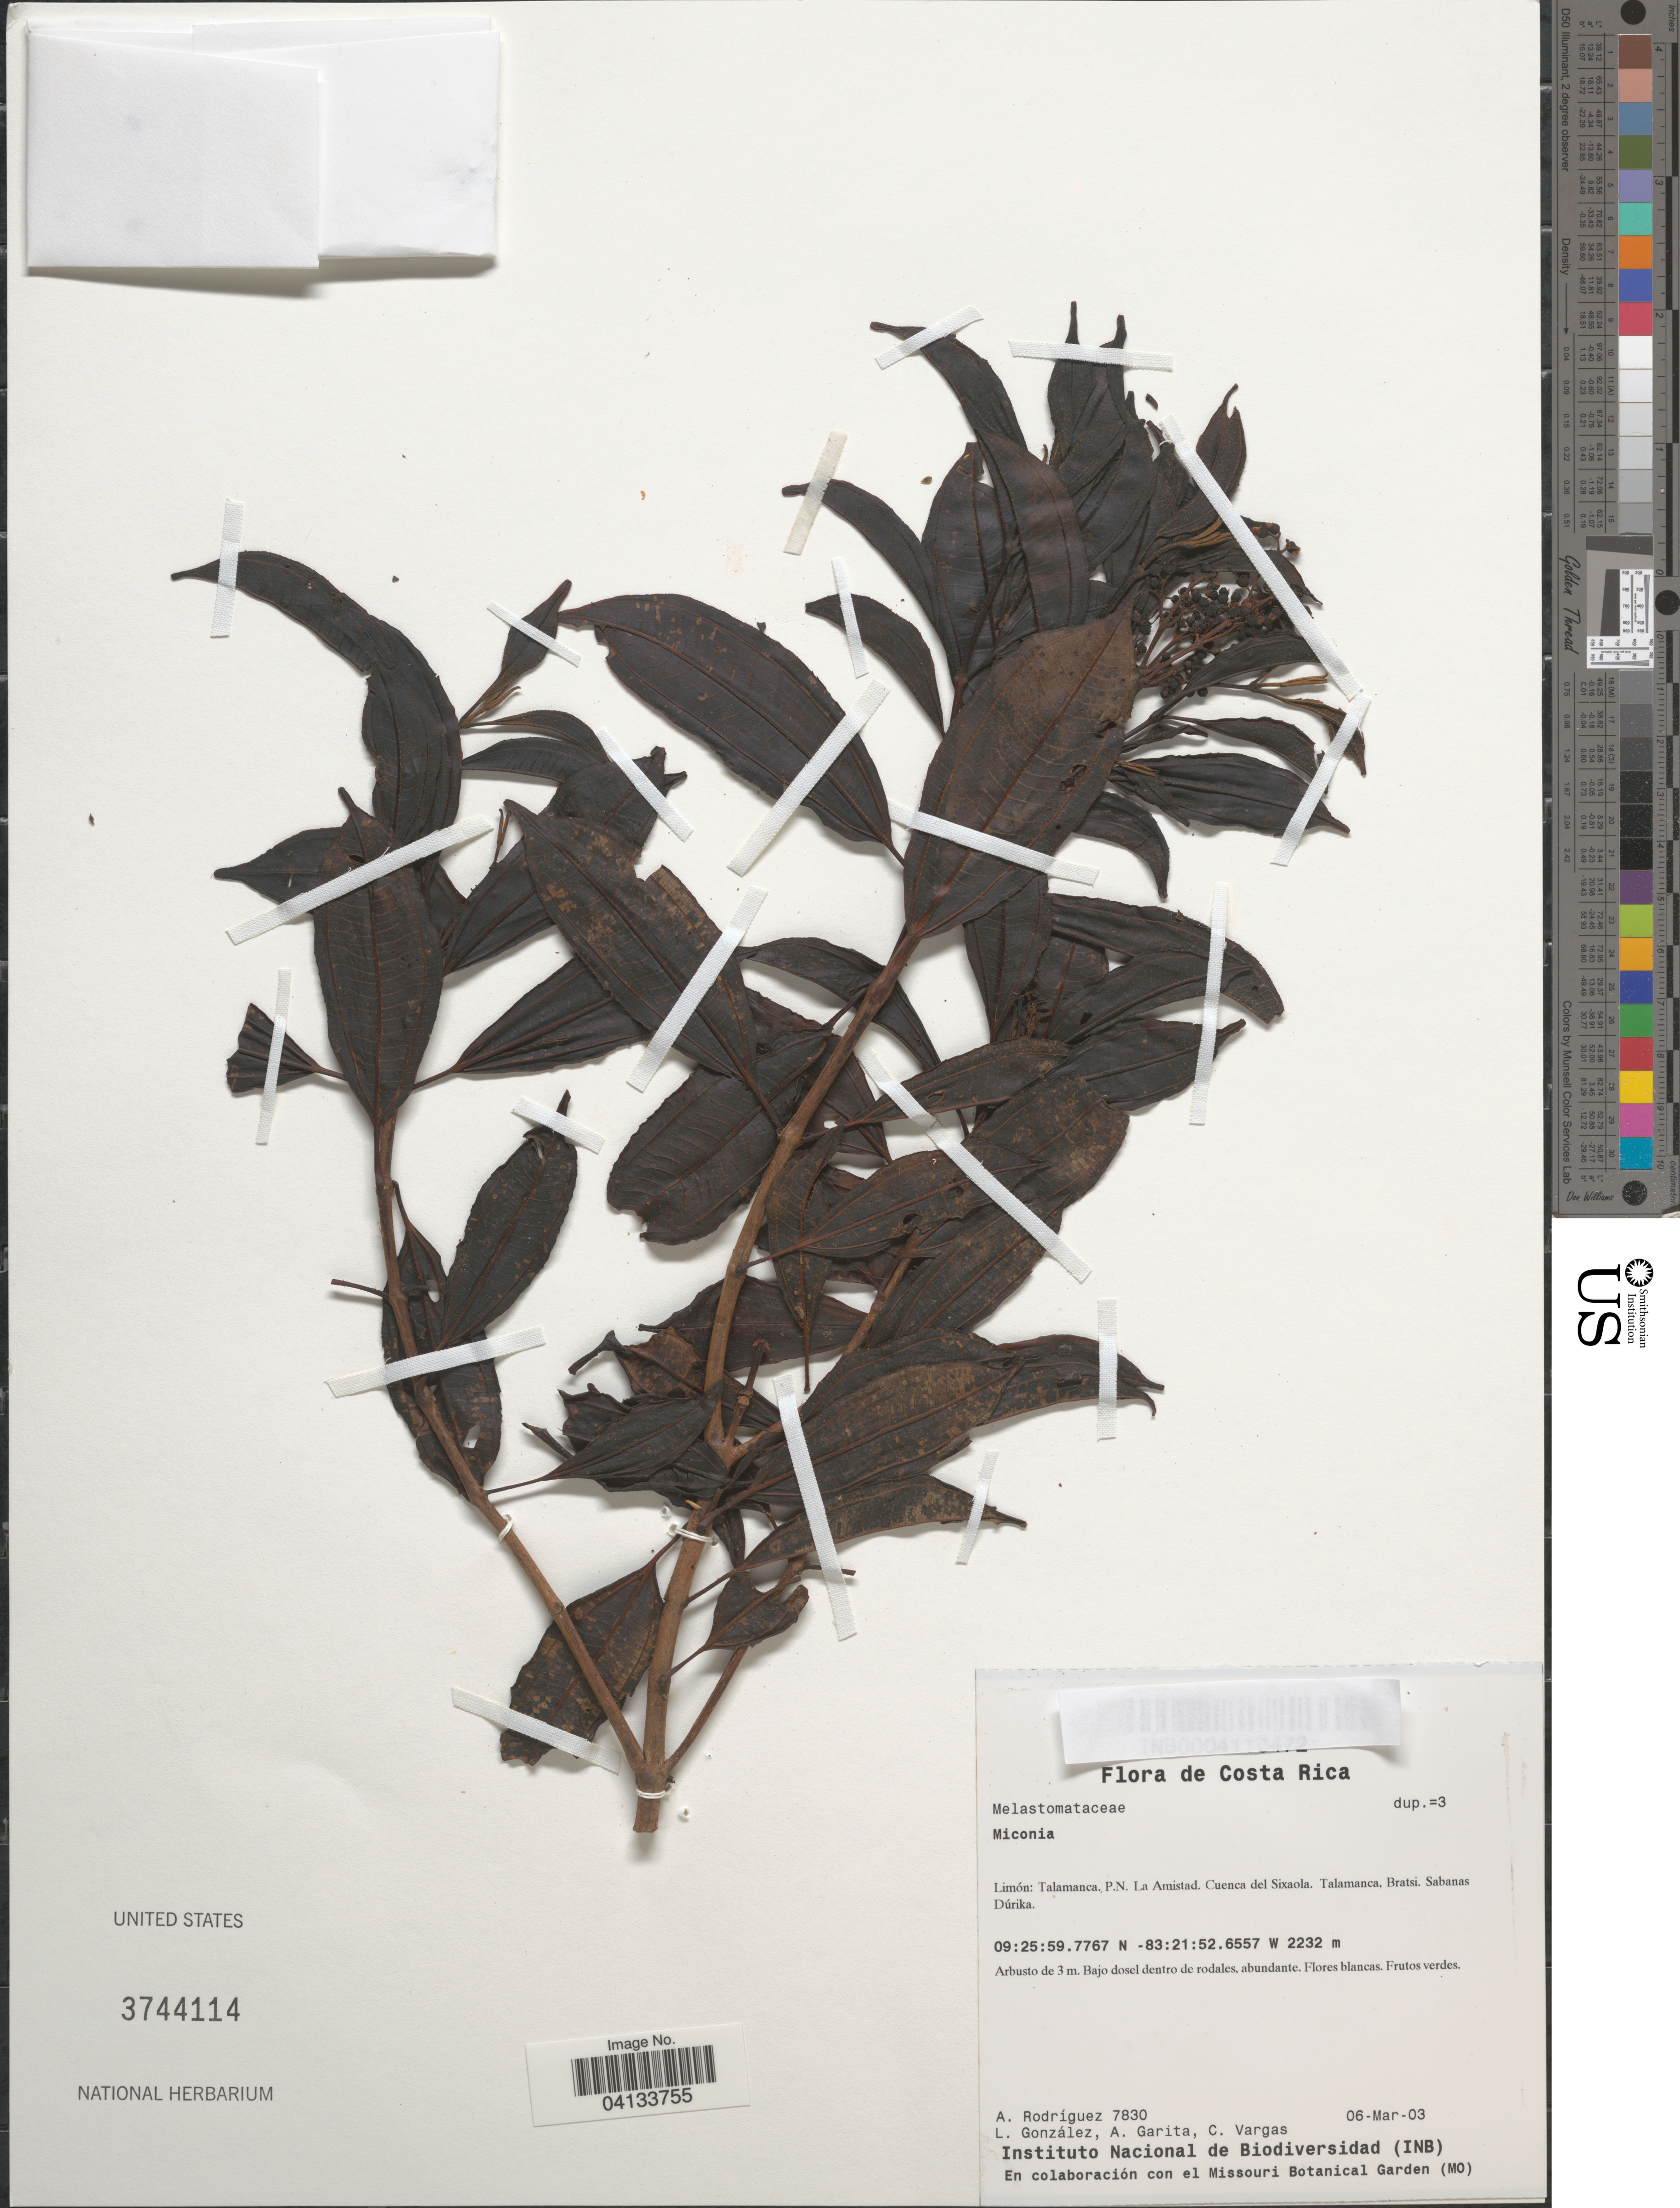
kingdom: Plantae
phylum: Tracheophyta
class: Magnoliopsida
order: Myrtales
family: Melastomataceae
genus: Miconia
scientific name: Miconia sp.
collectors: A. Rodríguez, L. Gonzalez, A. Garita & C. Vargas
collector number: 7830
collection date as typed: Transcribed d/m/y: 6/3/3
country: Costa Rica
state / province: Limón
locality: Talamanca. P.N. La Amistad. Cuenca del Sixaola. Talamanca, Bratsi. Sabanas Dúrika.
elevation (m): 2232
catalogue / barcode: US 3744114